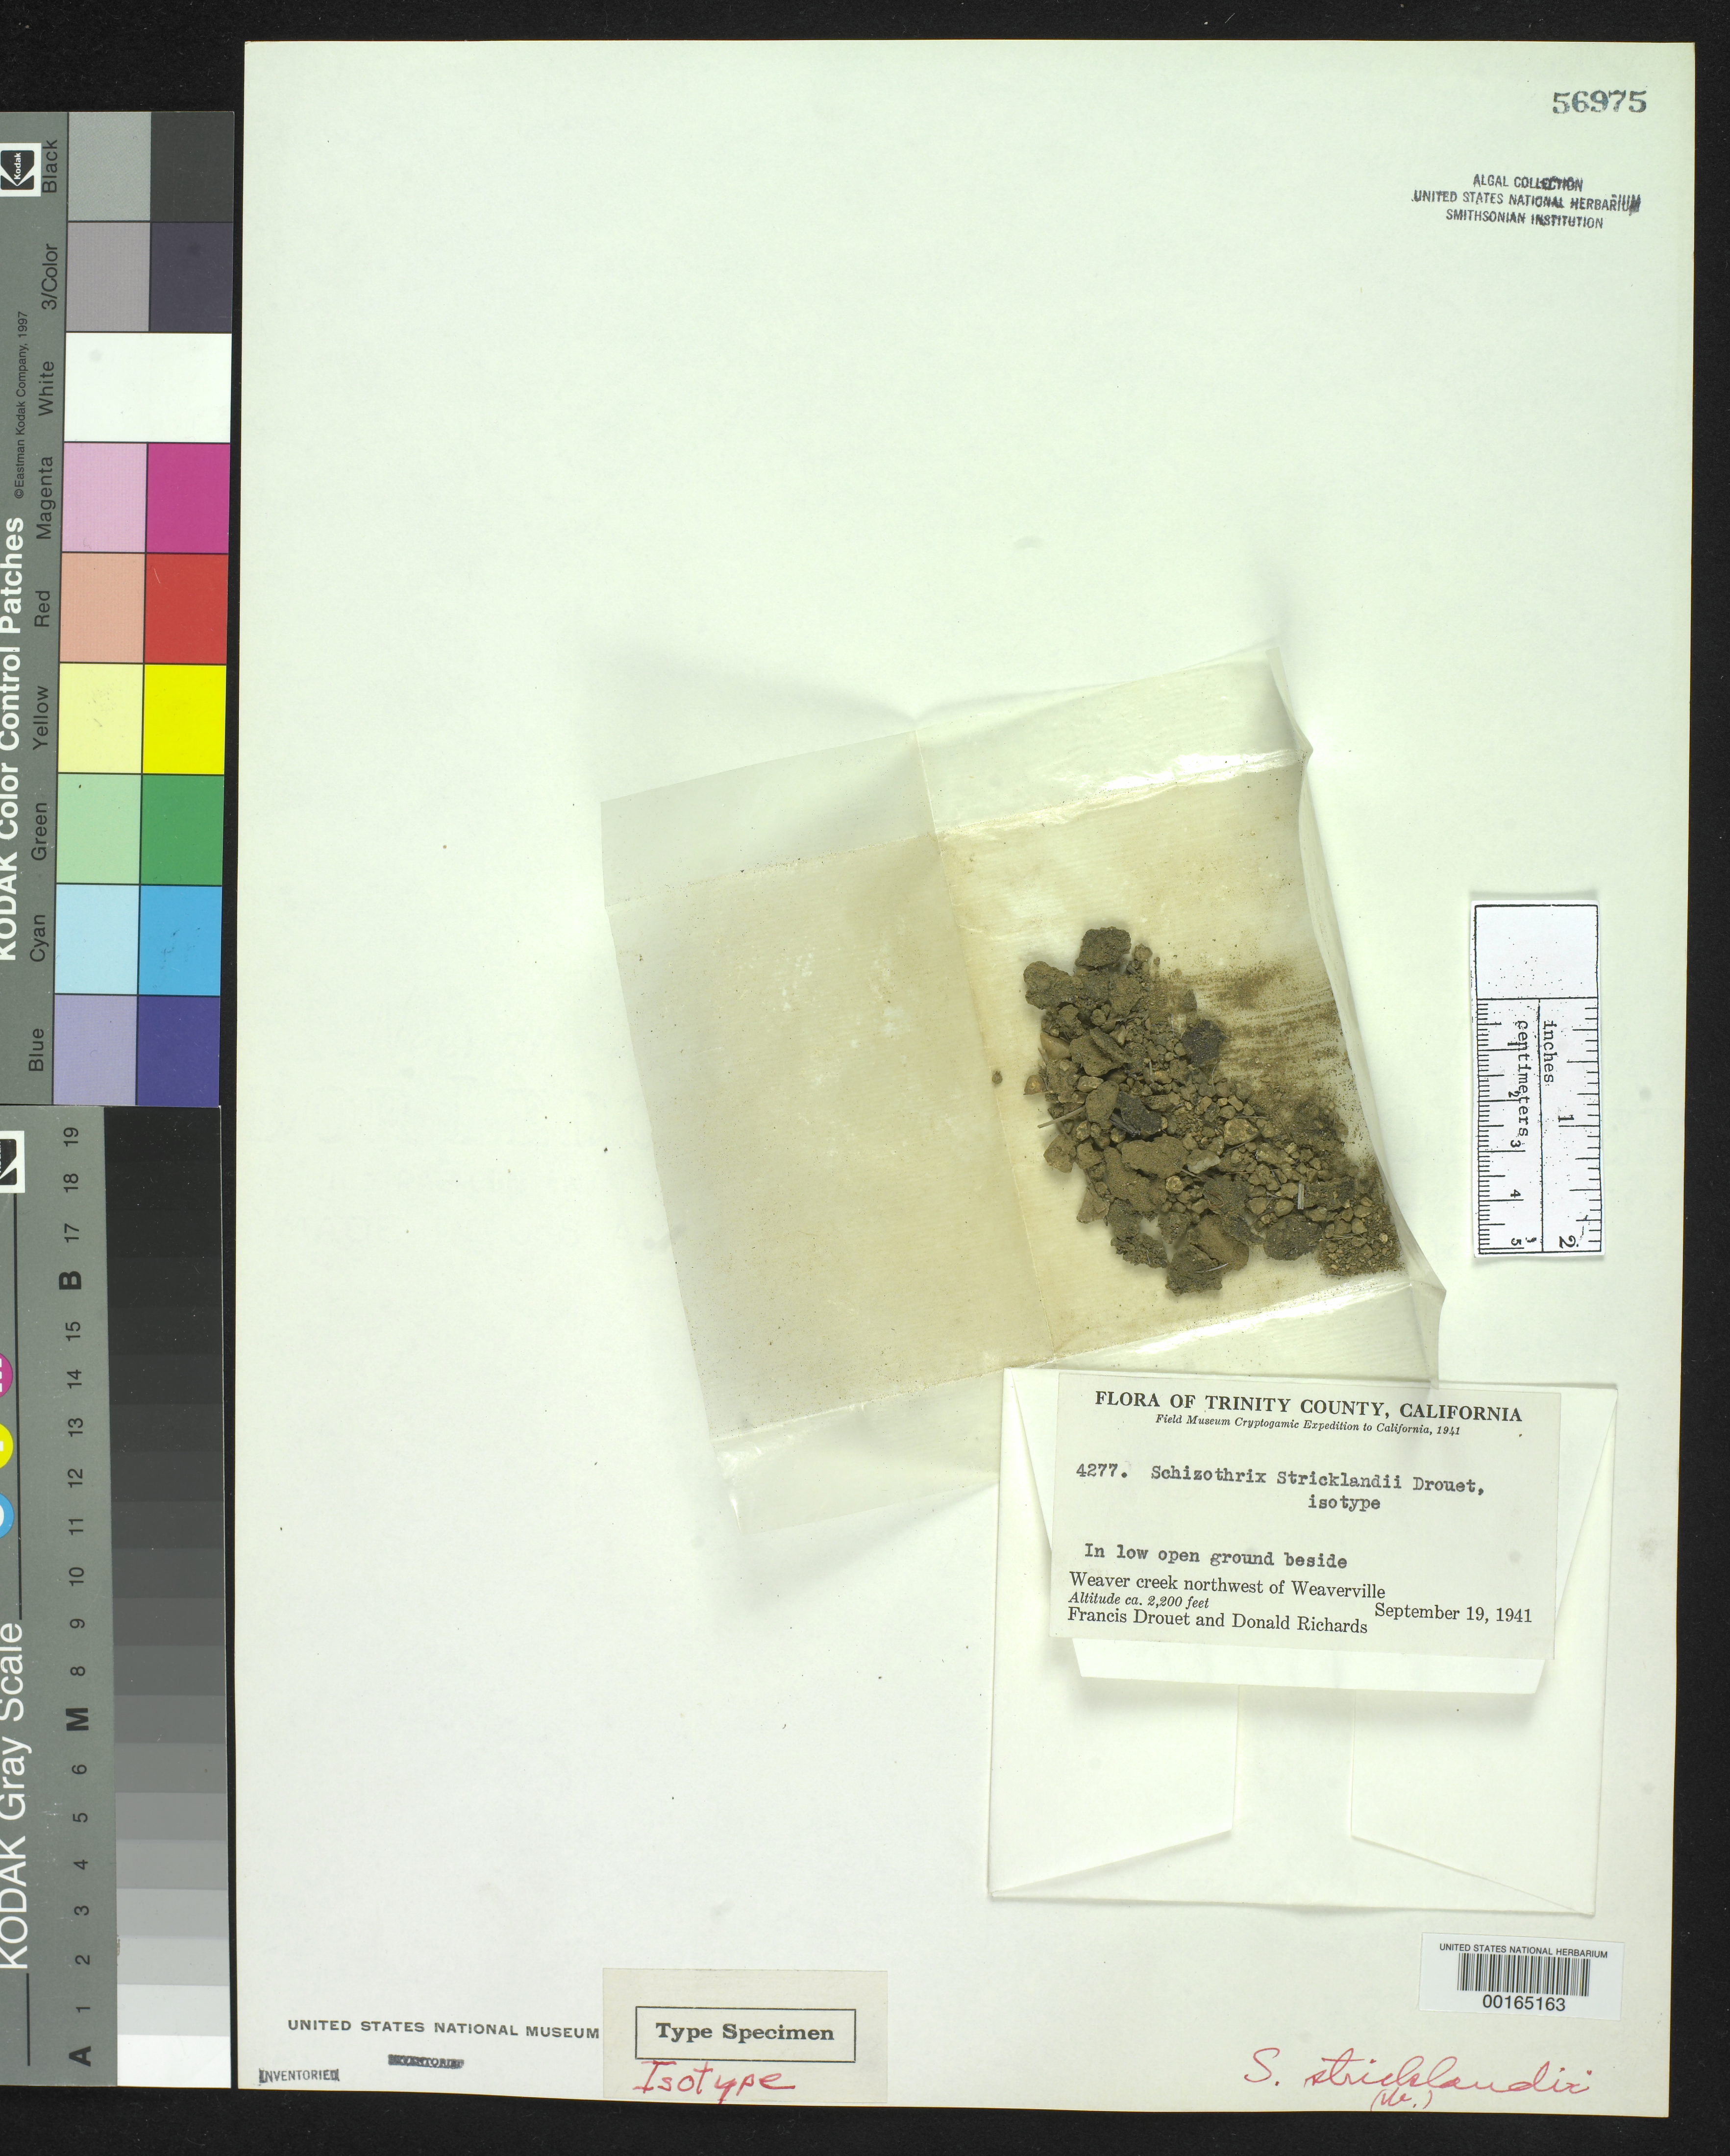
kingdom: Bacteria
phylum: Cyanobacteria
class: Cyanobacteriia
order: Leptolyngbyales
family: Trichocoleusaceae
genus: Schizothrix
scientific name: Schizothrix stricklandii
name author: F.E. Drouet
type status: Isotype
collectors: F. E. Drouet & D. Richards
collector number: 4277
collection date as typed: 19 Sep 1941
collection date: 1941-09-19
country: United States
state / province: California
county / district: Trinity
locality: Weaver Creek, northwest of Weaverville.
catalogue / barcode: US 56975